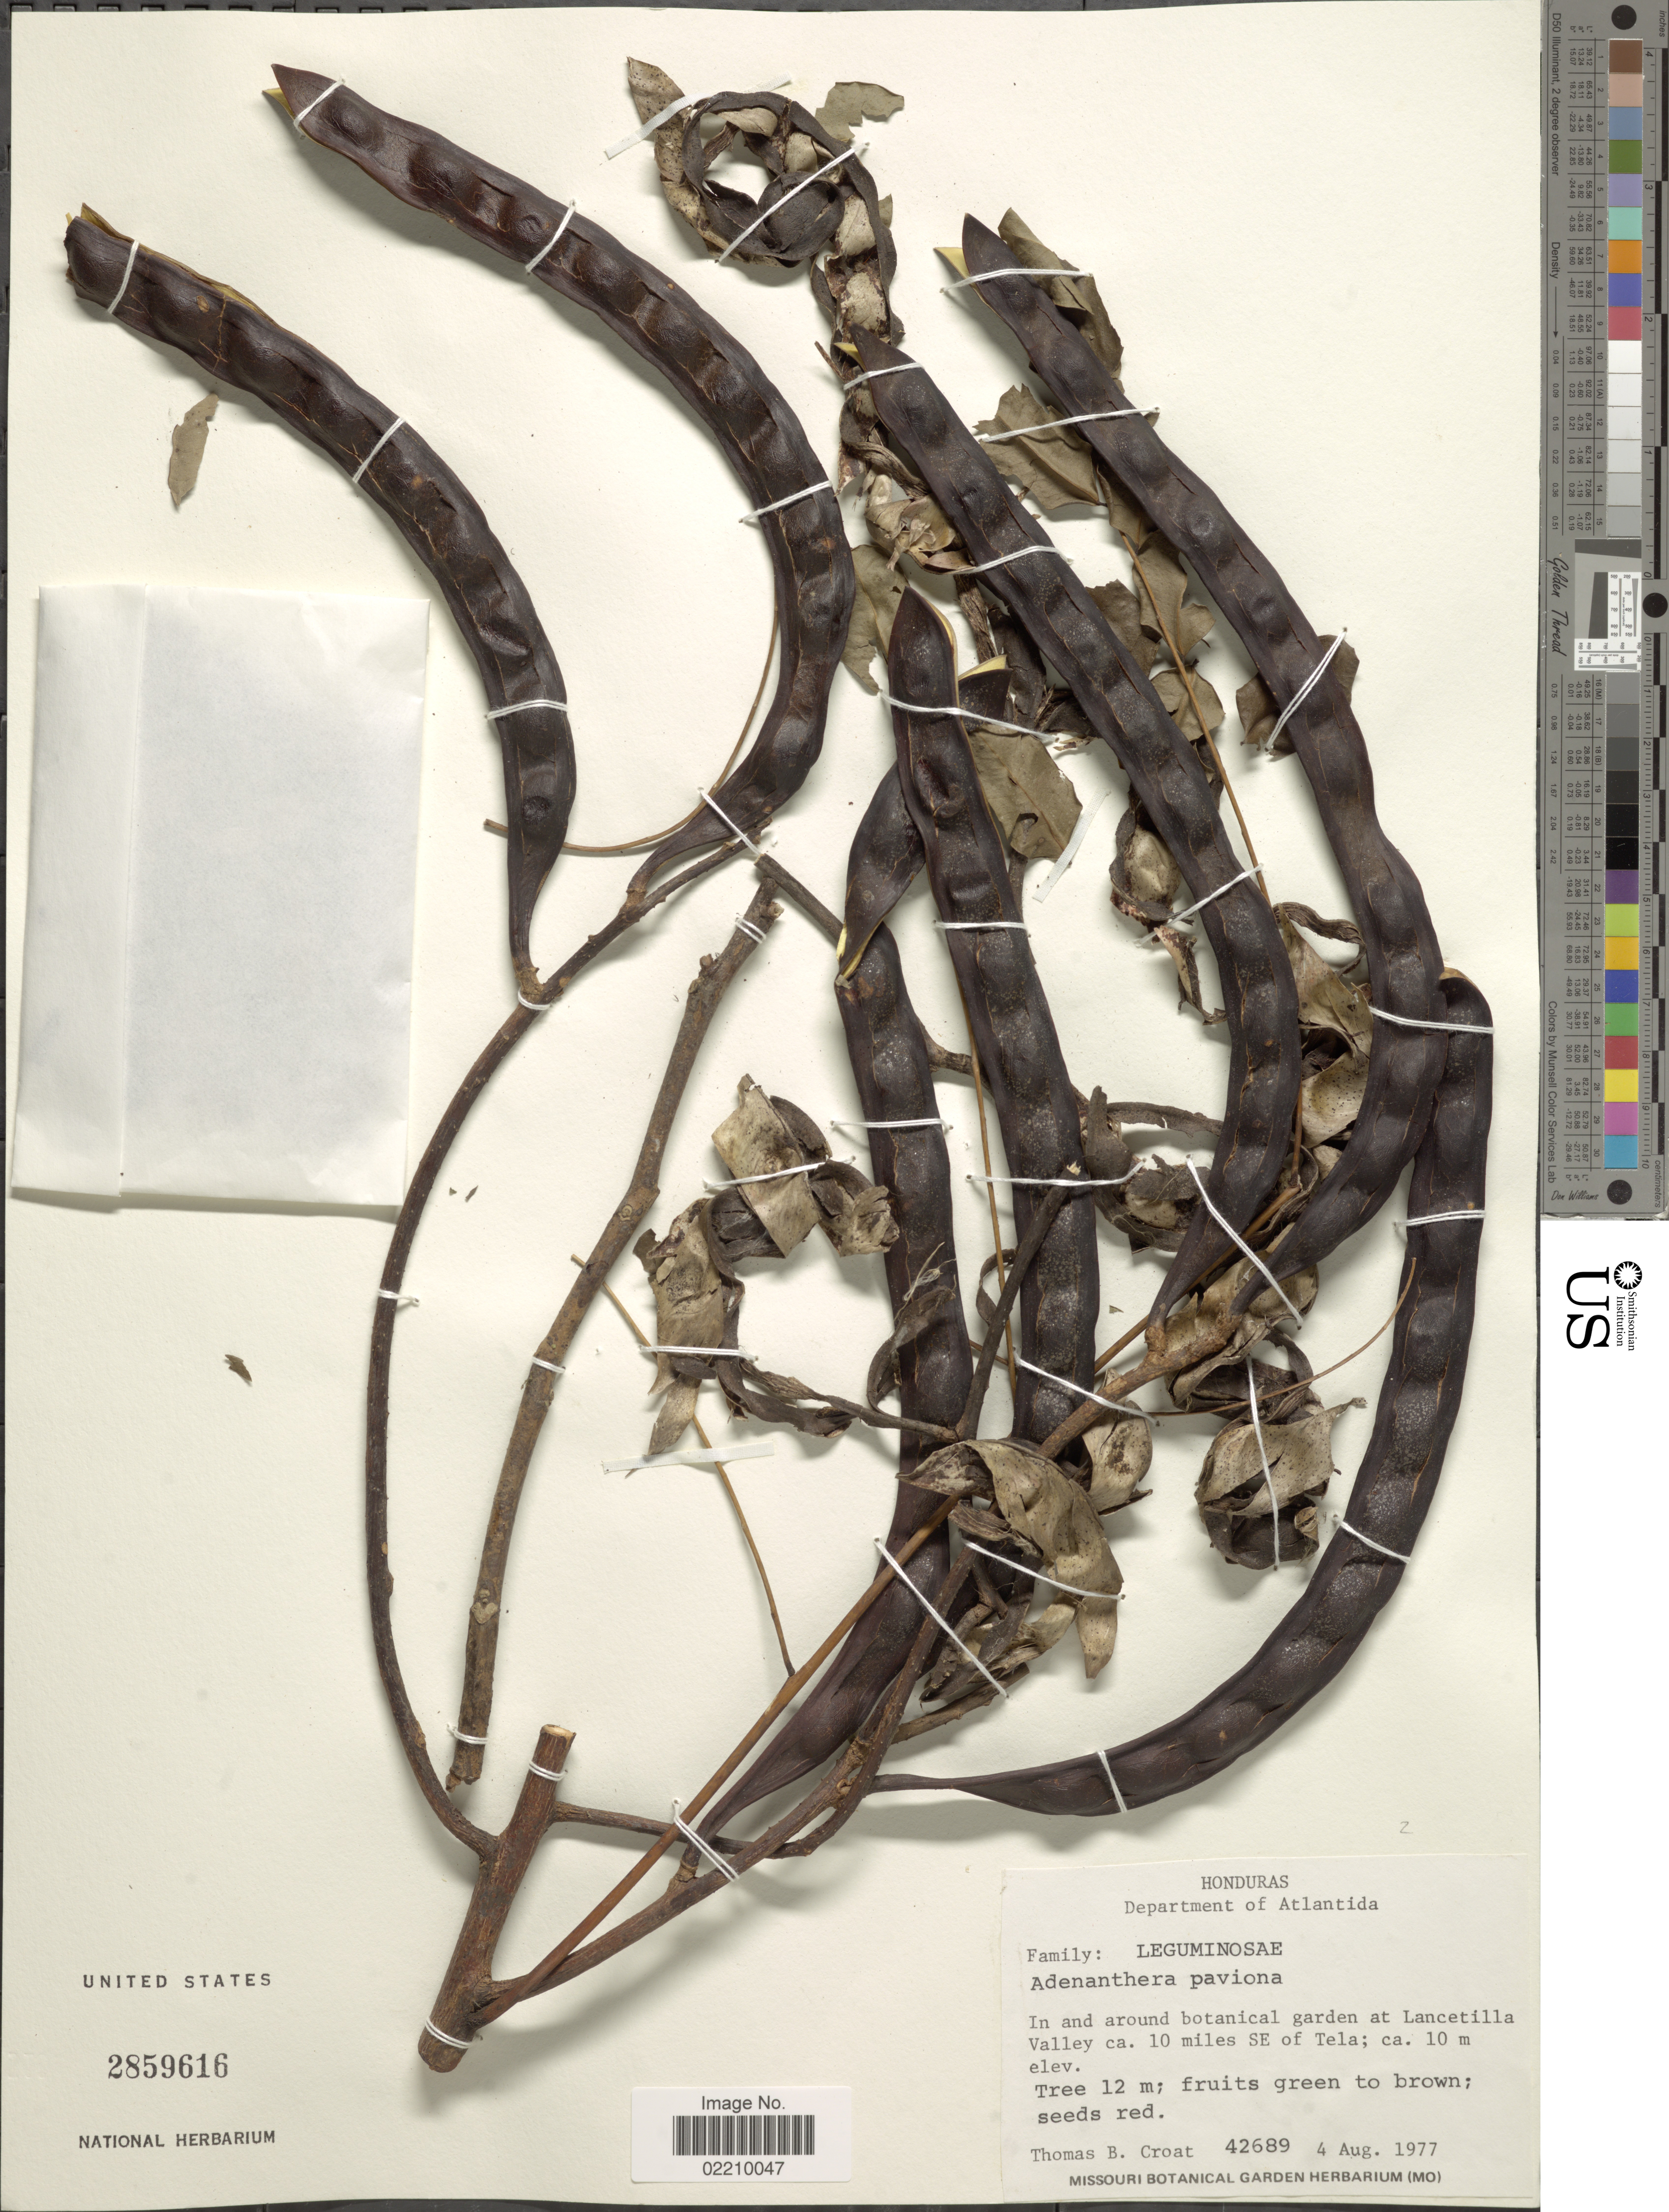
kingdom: Plantae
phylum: Tracheophyta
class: Magnoliopsida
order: Fabales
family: Fabaceae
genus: Adenanthera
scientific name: Adenanthera pavonina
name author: L.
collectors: T. B. Croat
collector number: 42689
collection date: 1977-08-04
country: Honduras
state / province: Atlántida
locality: Around botanical garden at Lancetilla Valley ca 10 miles SE of Tela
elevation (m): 10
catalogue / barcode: US 2859616